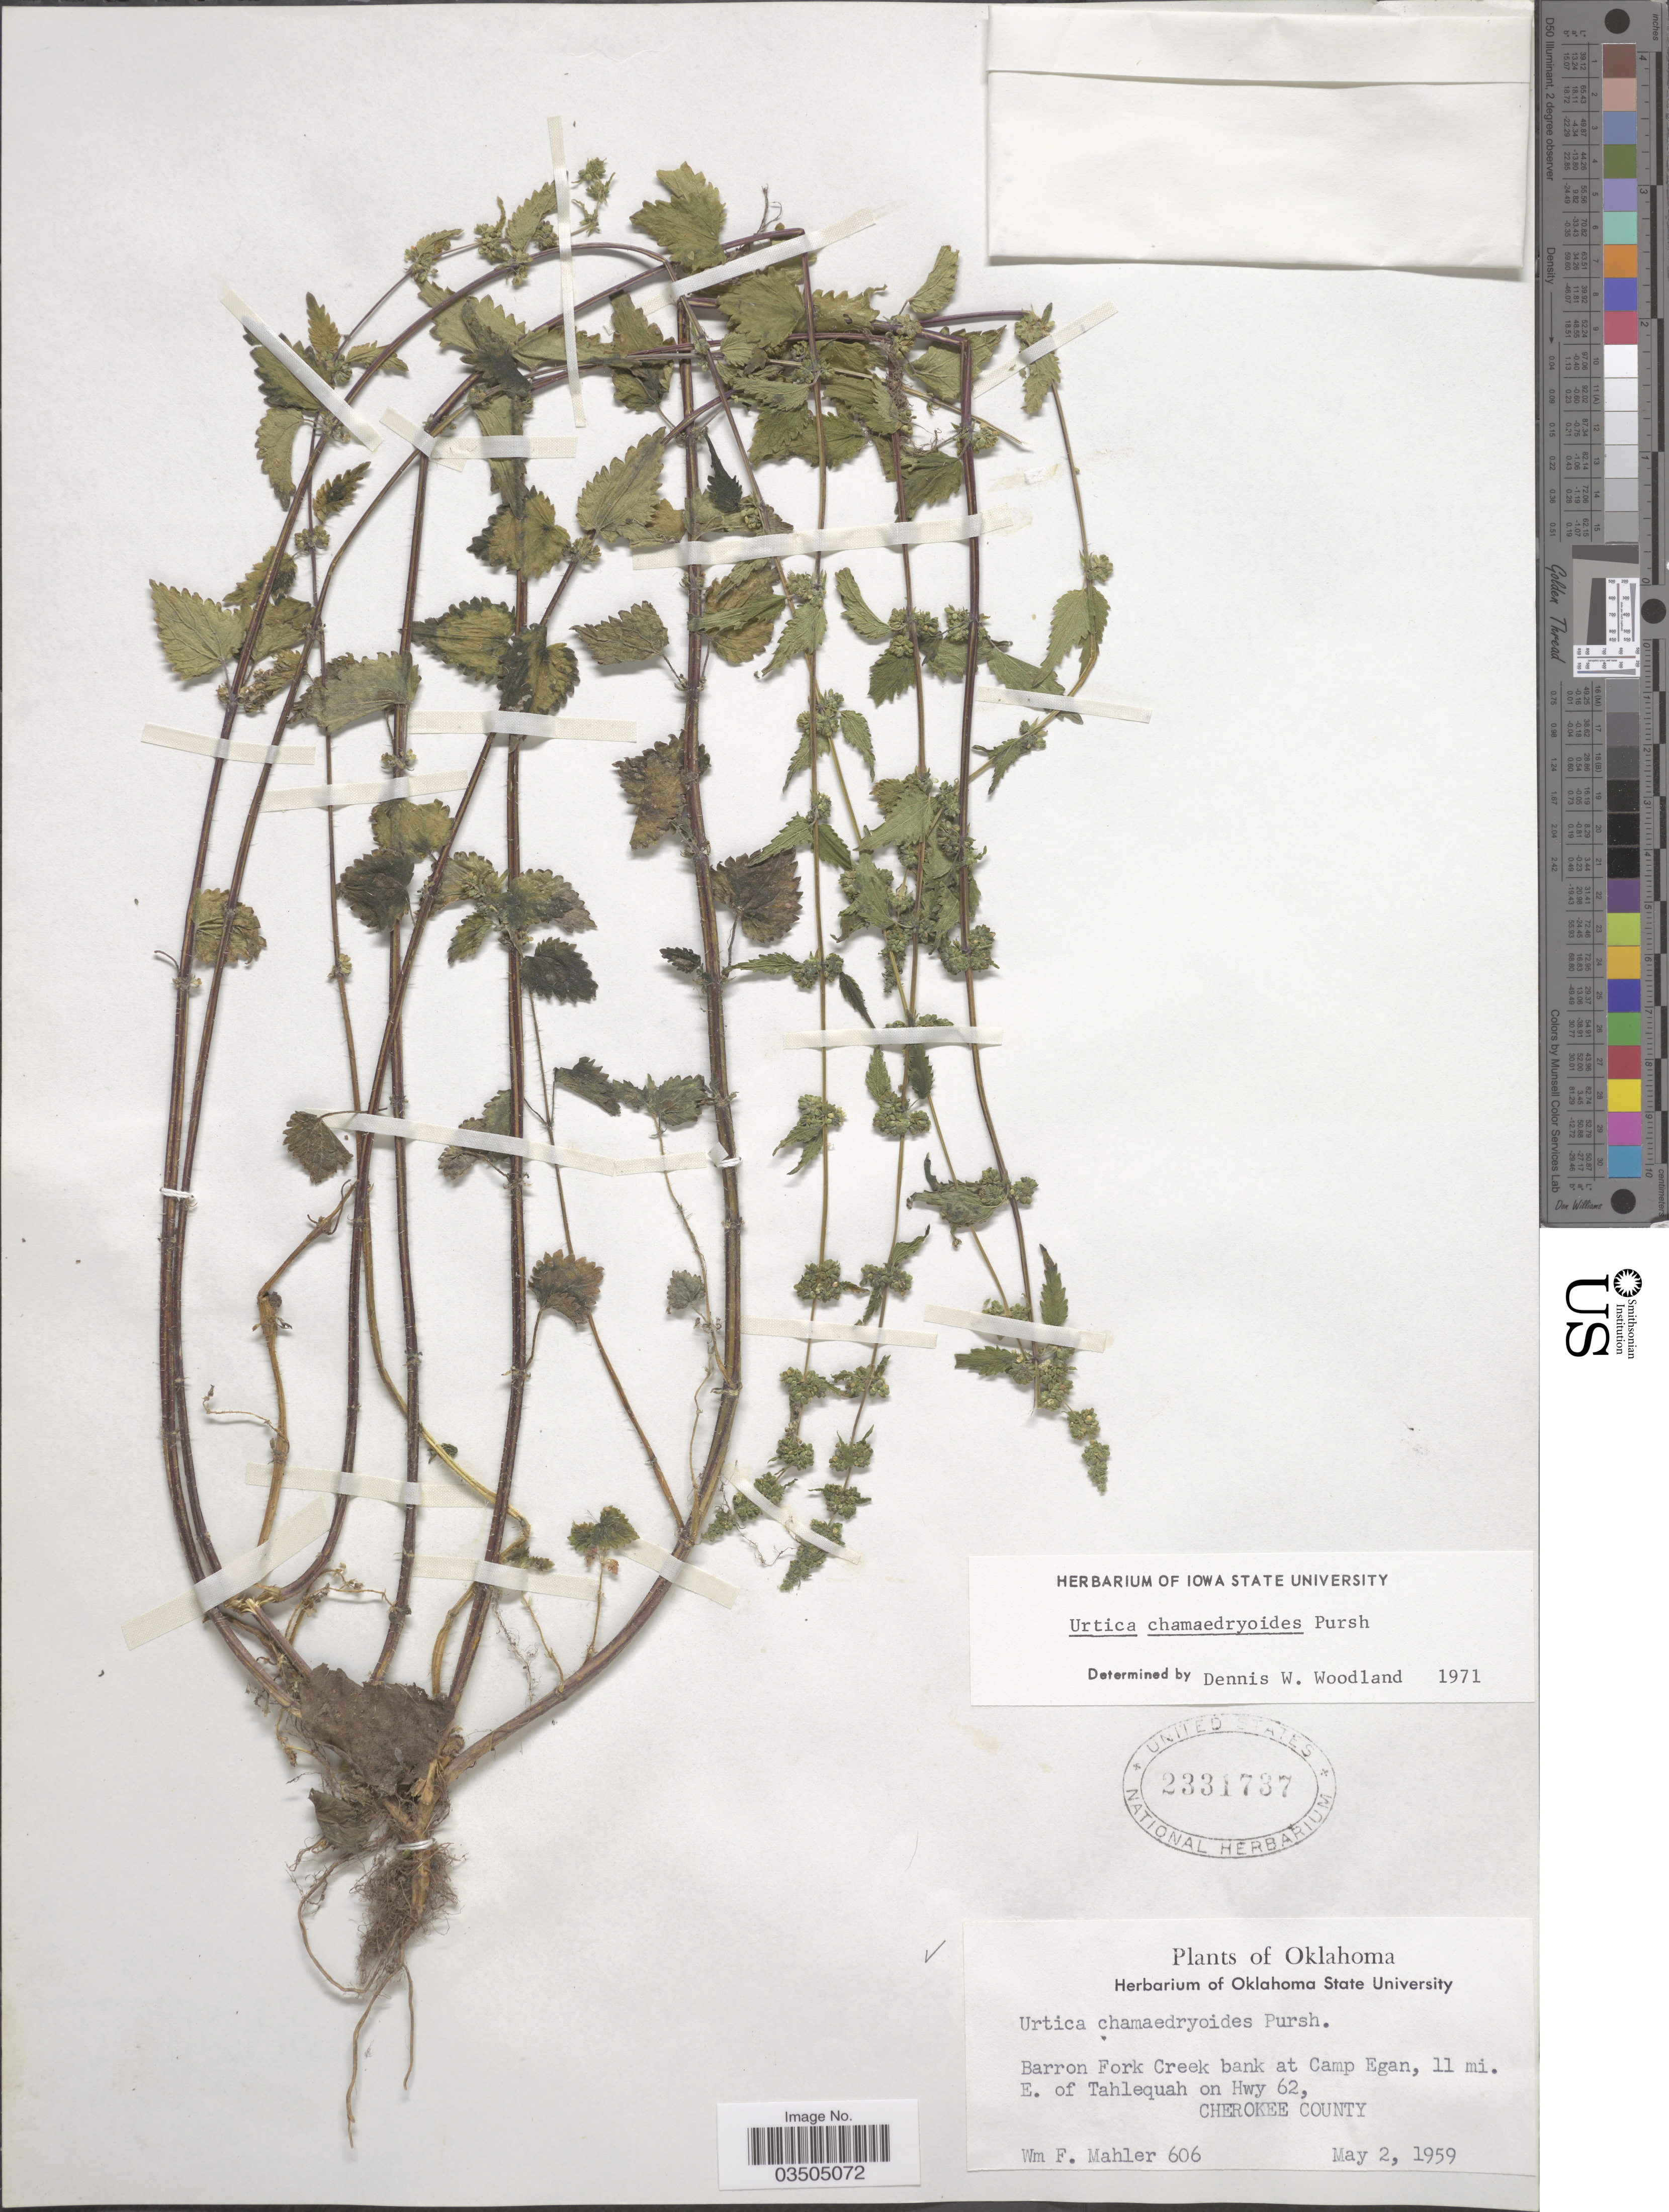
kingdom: Plantae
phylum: Tracheophyta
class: Magnoliopsida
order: Rosales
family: Urticaceae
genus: Urtica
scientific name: Urtica chamaedryoides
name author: Pursh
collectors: W. F. Mahler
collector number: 606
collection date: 1959-05-02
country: United States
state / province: Oklahoma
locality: Barron Fork Creek bank at Camp Egan, 11 mi. E. of Tahlequah on Hwy 62, Cherokee County.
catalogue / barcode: US 2331737